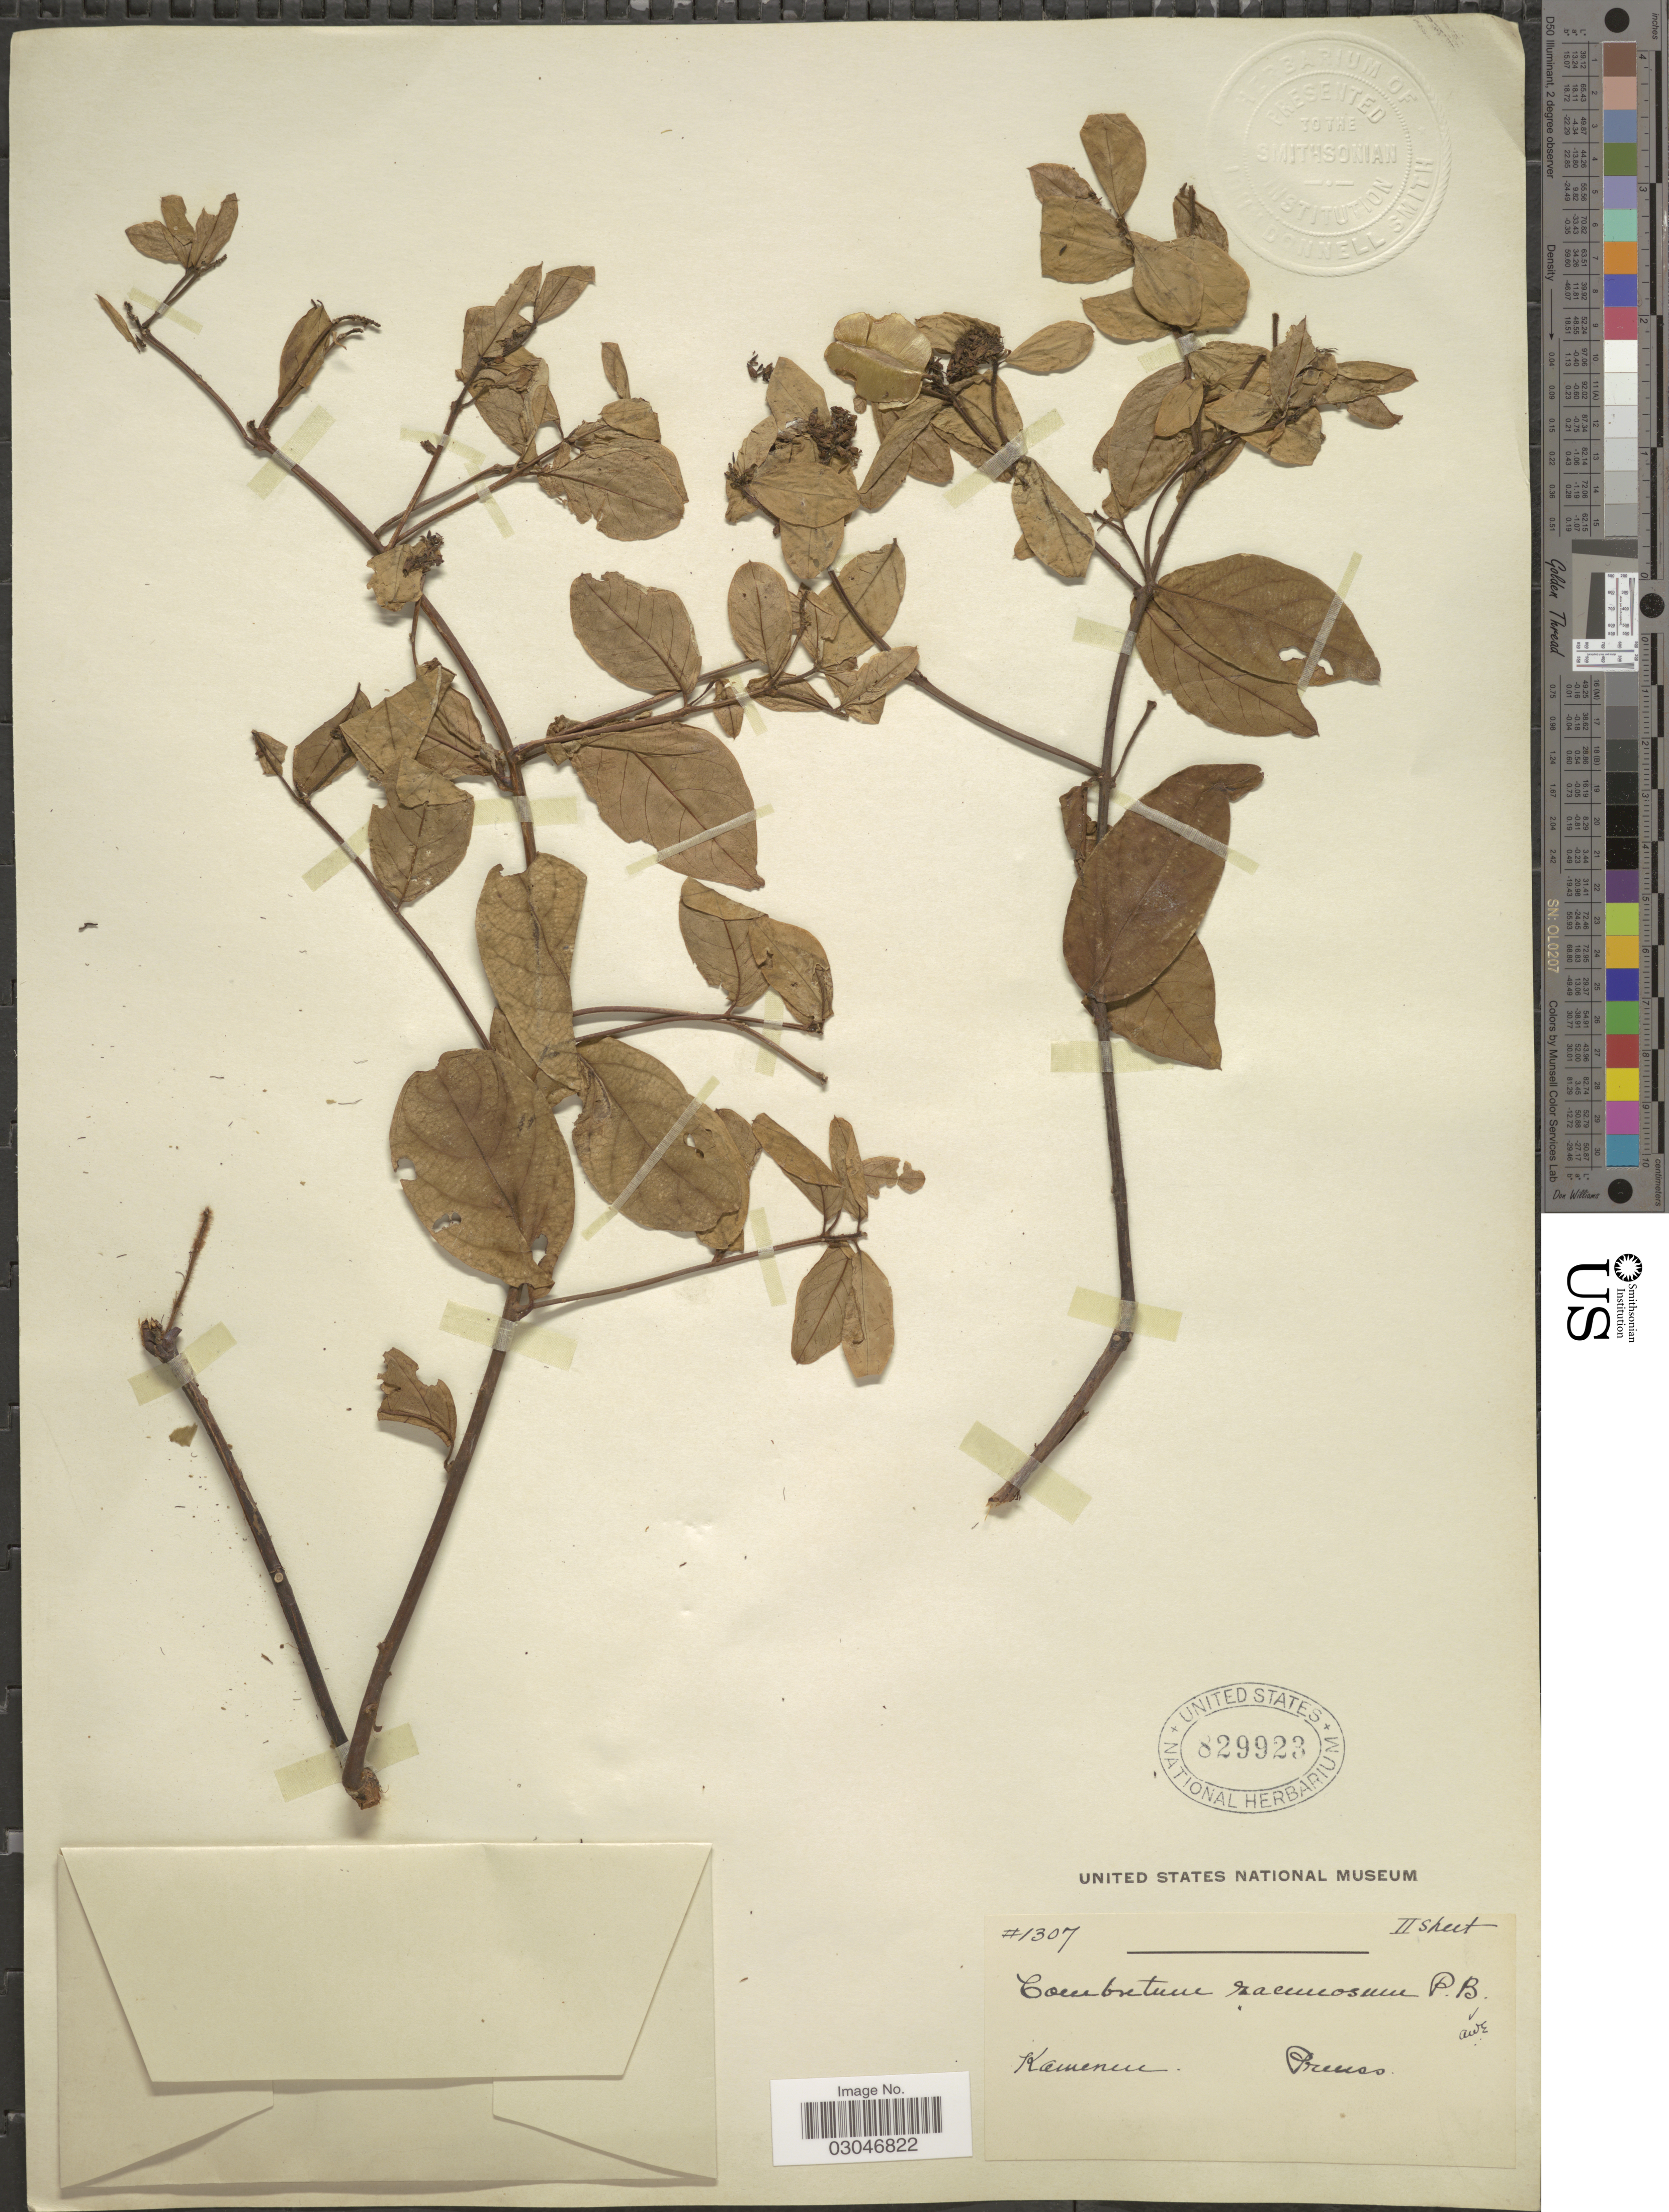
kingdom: Plantae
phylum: Tracheophyta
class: Magnoliopsida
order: Myrtales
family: Combretaceae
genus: Combretum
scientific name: Combretum racemosum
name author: P. Beauv.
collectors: C. Preuss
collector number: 1307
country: Cameroon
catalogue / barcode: US 829923